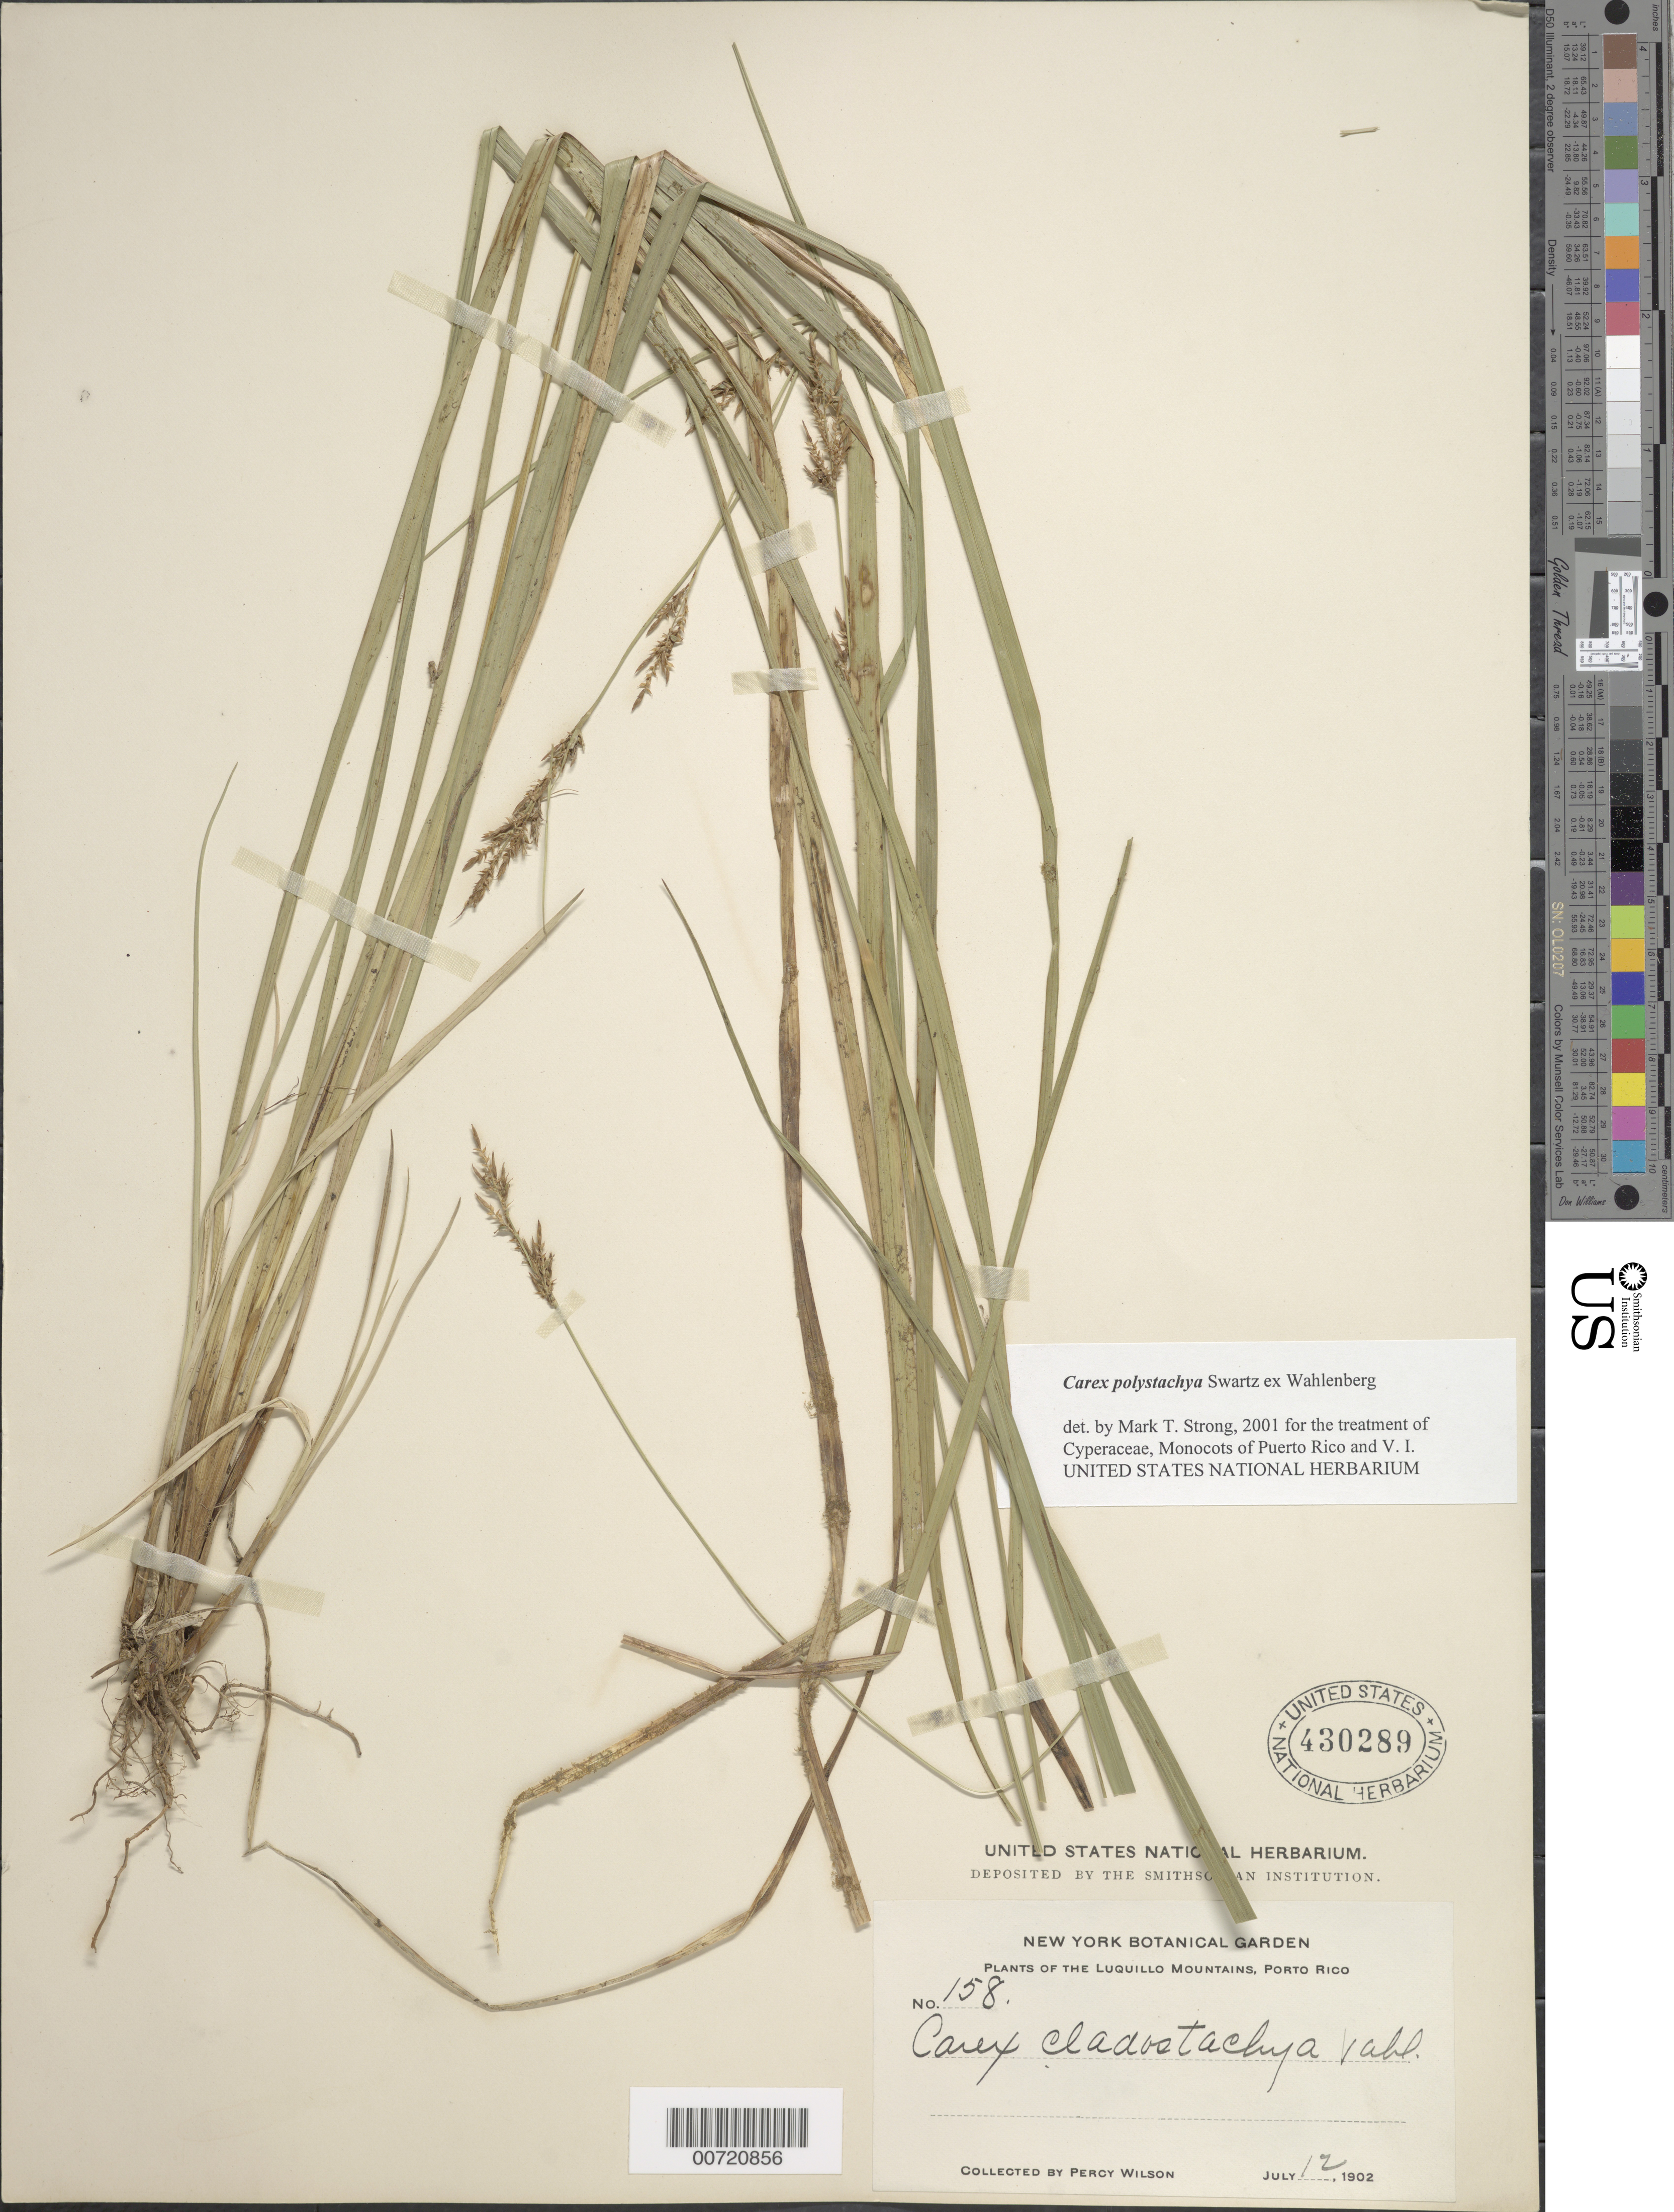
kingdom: Plantae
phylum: Tracheophyta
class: Liliopsida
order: Poales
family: Cyperaceae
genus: Carex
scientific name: Carex polystachya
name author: Sw. ex Wahlenb.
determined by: Strong, M. T., (US), Smithsonian Institution - National Museum of Natural History (UNITED STATES)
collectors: P. Wilson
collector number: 158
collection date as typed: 12 Jul 1902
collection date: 1902-07-12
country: Puerto Rico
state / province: Luquillo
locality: Luquillo Mountains.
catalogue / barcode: US 430289